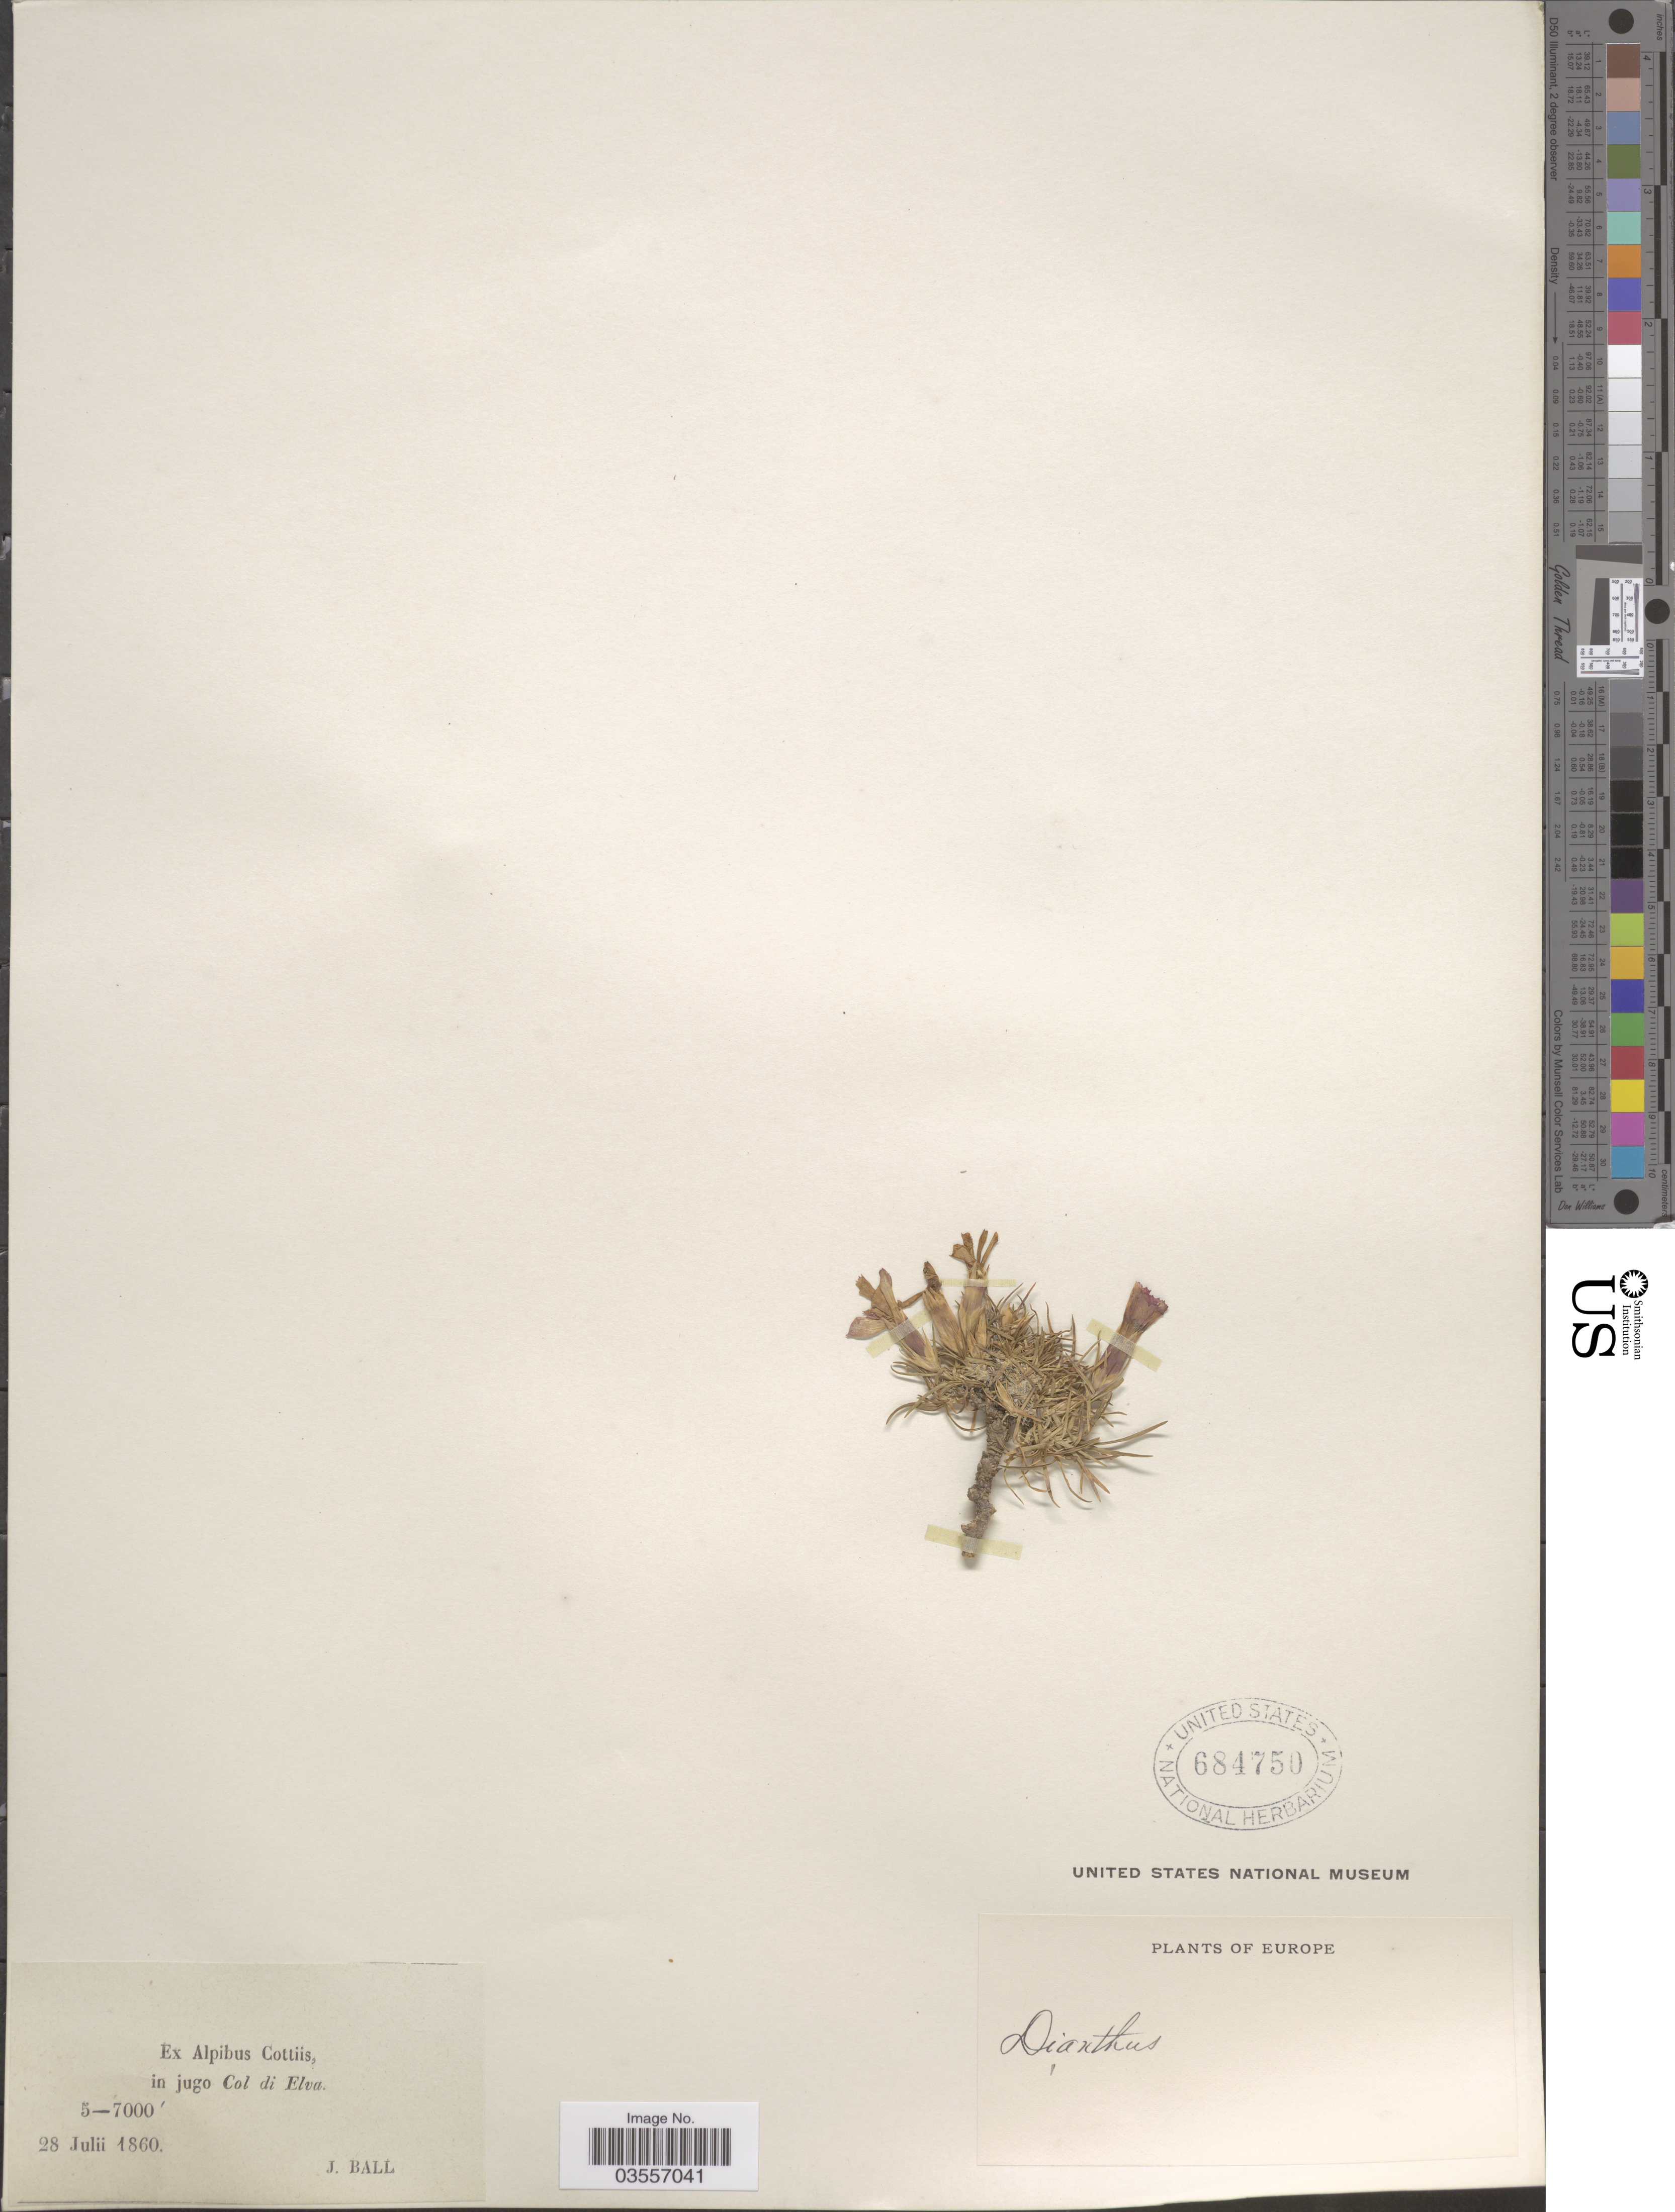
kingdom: Plantae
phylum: Tracheophyta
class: Magnoliopsida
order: Caryophyllales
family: Caryophyllaceae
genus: Dianthus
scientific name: Dianthus sp.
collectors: J. Ball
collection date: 1860-07-28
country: Italy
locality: Ex Alpibus Cottiis, in jugo Col di Elva. Europe.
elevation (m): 1524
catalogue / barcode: US 684750